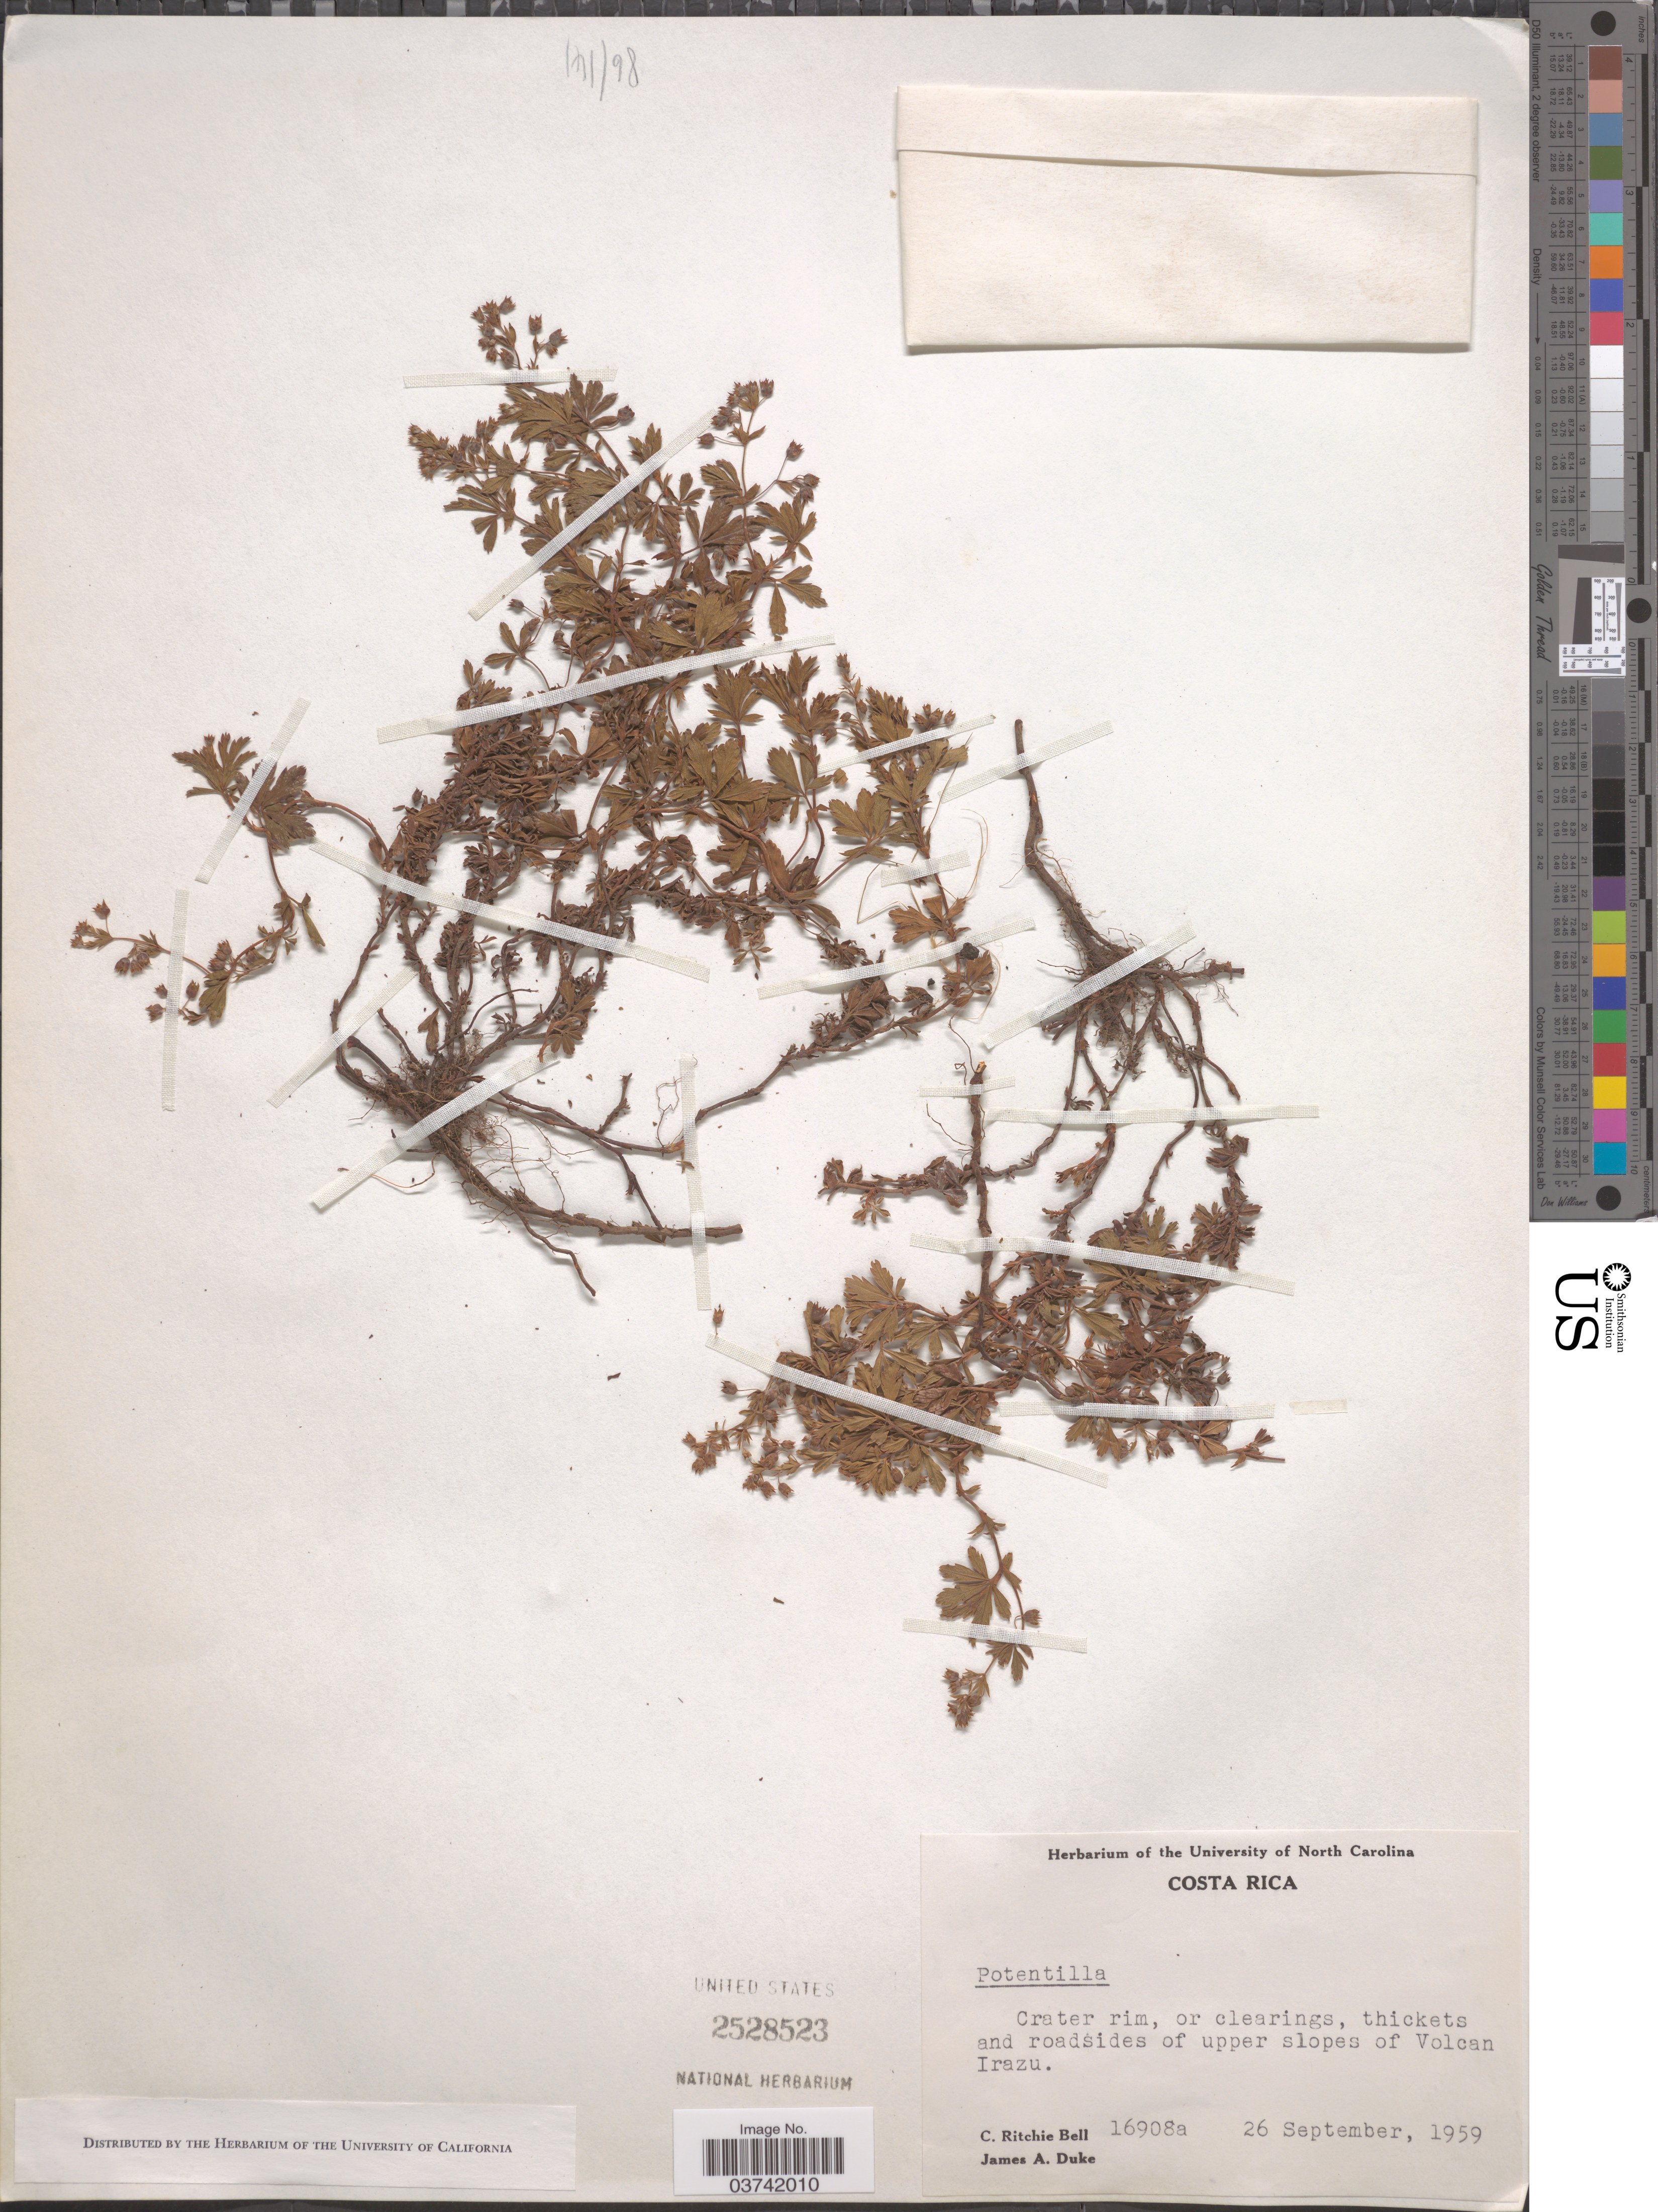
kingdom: Plantae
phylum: Tracheophyta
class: Magnoliopsida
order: Rosales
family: Rosaceae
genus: Potentilla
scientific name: Potentilla sp.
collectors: C. R. Bell & J. A. Duke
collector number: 16908a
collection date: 1959-09-26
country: Costa Rica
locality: Crater rim, or clearings, thickets and roadsides of upper slopes of Volcan Irazu.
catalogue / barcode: US 2528523